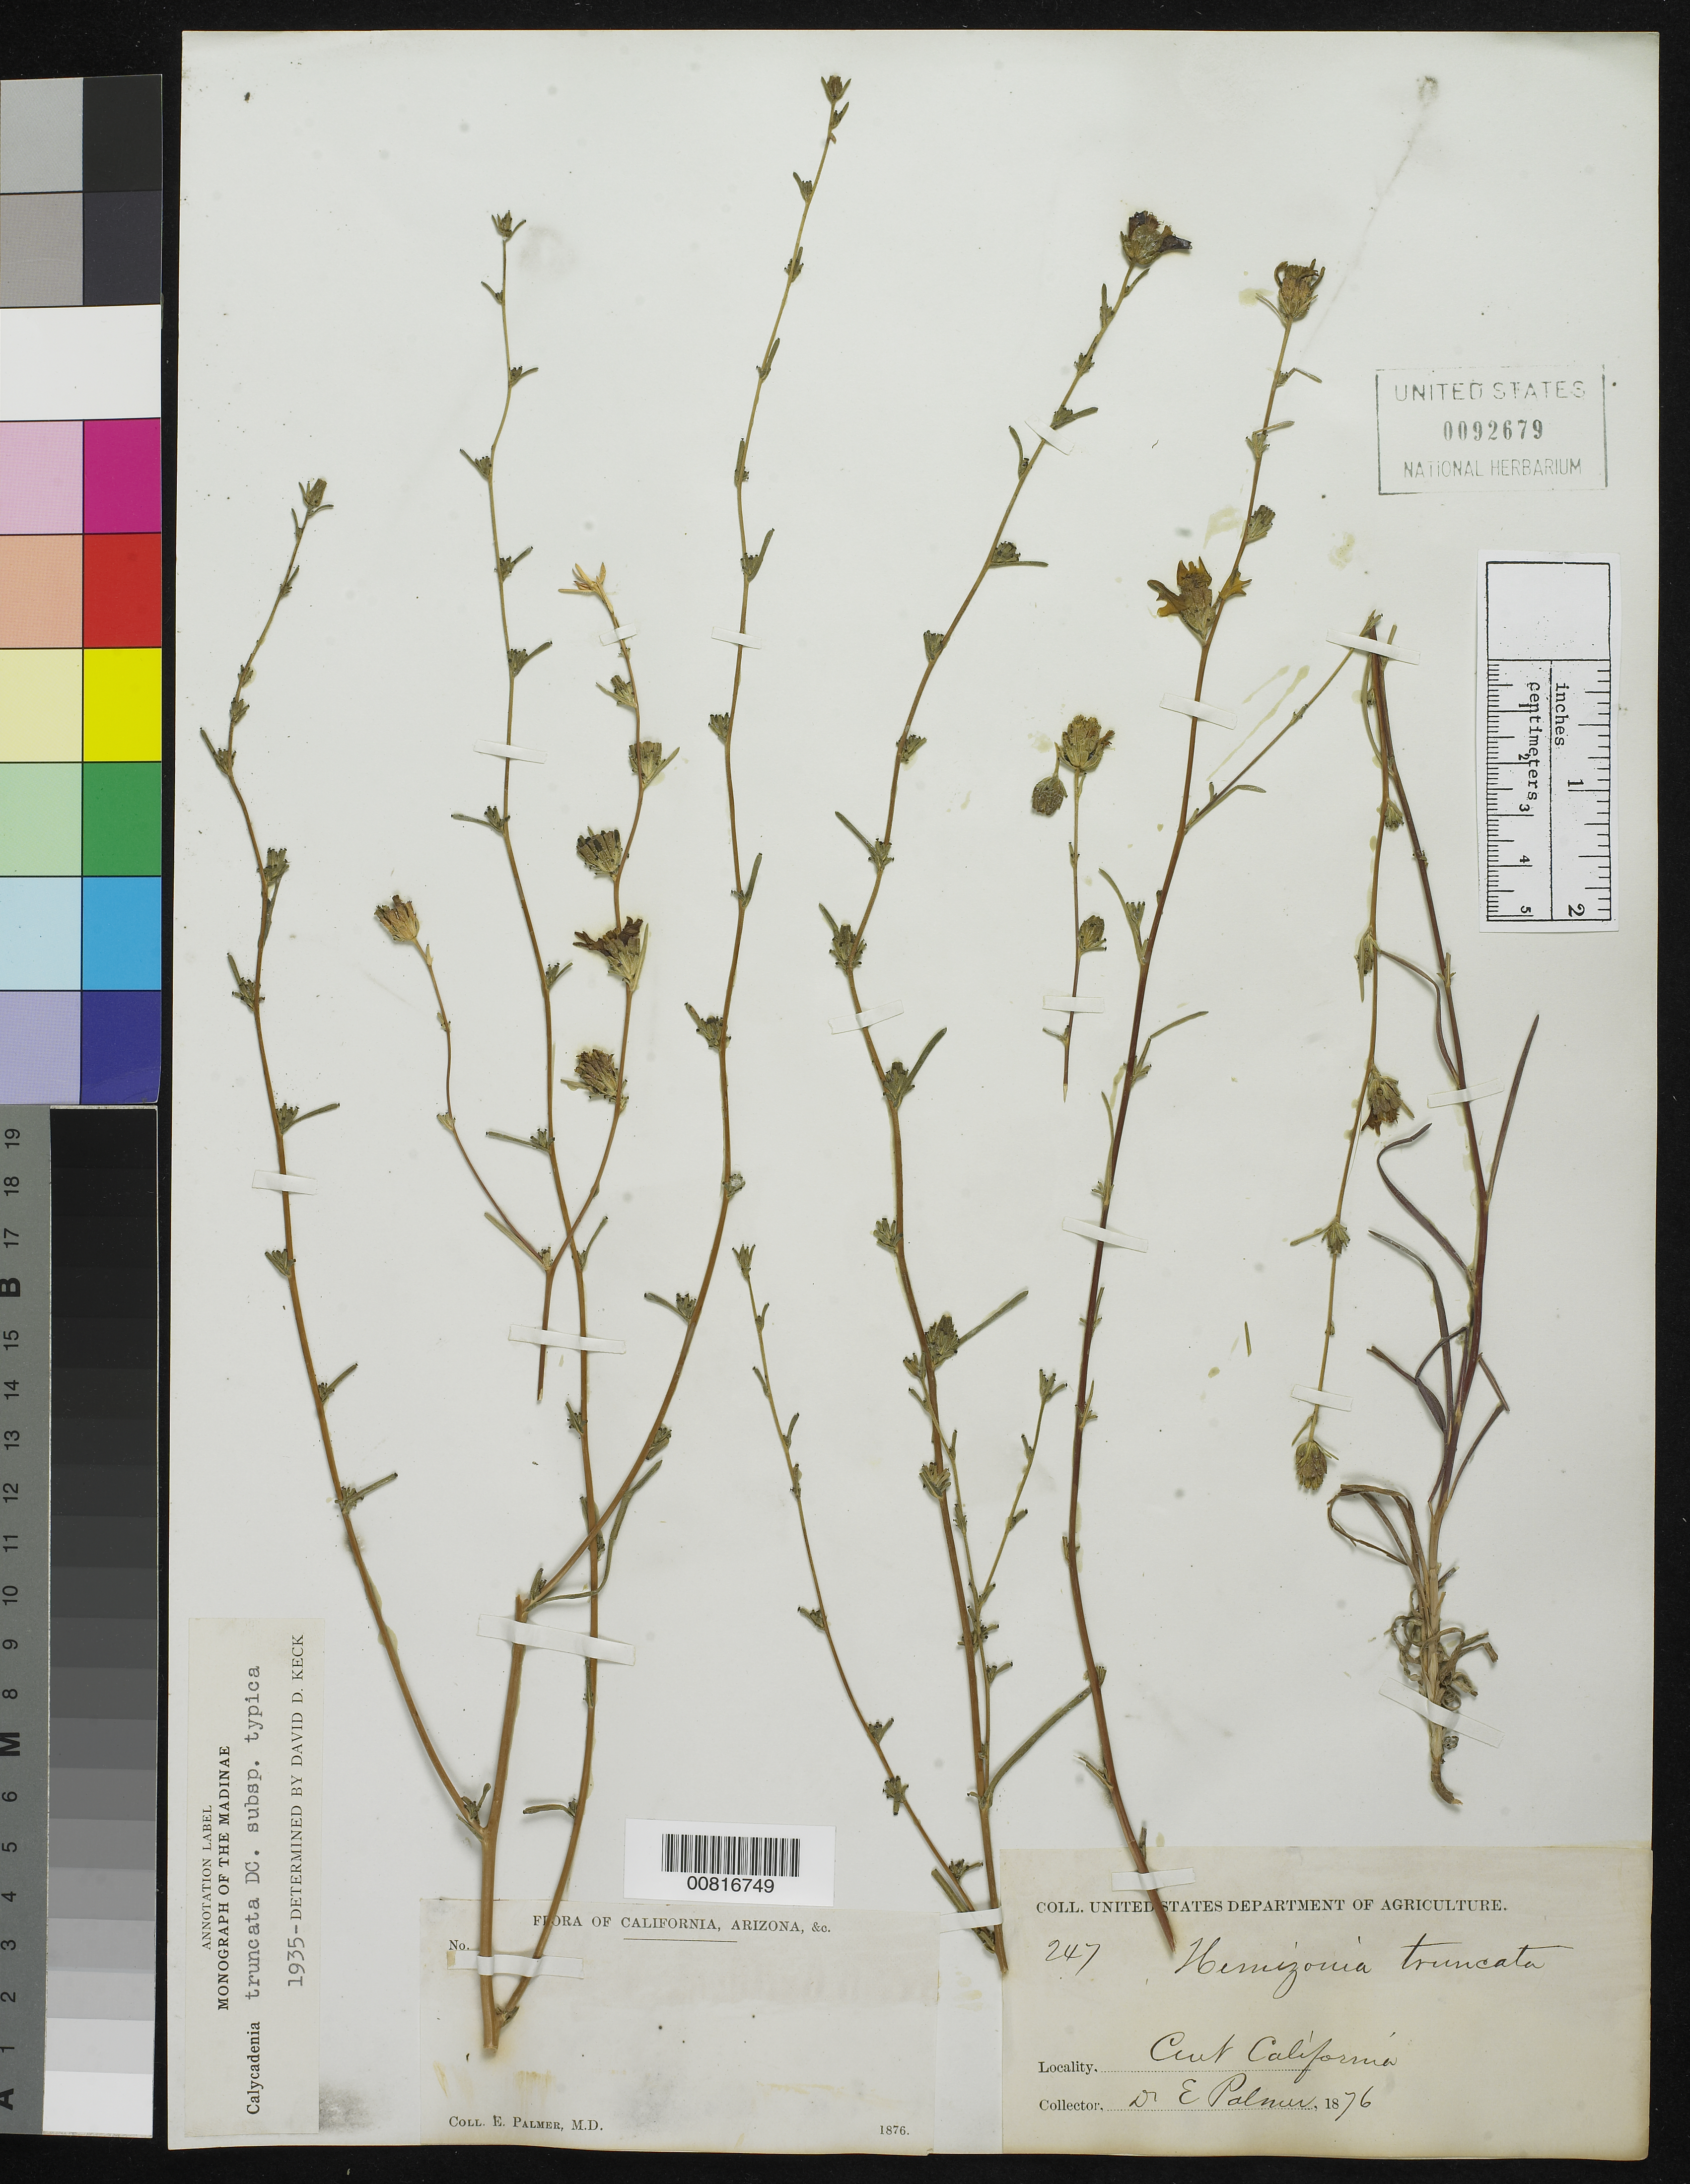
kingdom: Plantae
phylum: Tracheophyta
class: Magnoliopsida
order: Asterales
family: Asteraceae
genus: Calycadenia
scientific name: Calycadenia truncata subsp. truncata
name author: DC.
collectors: E. Palmer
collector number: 247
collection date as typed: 1876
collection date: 1876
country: United States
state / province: California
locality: Central California.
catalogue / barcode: US 92679